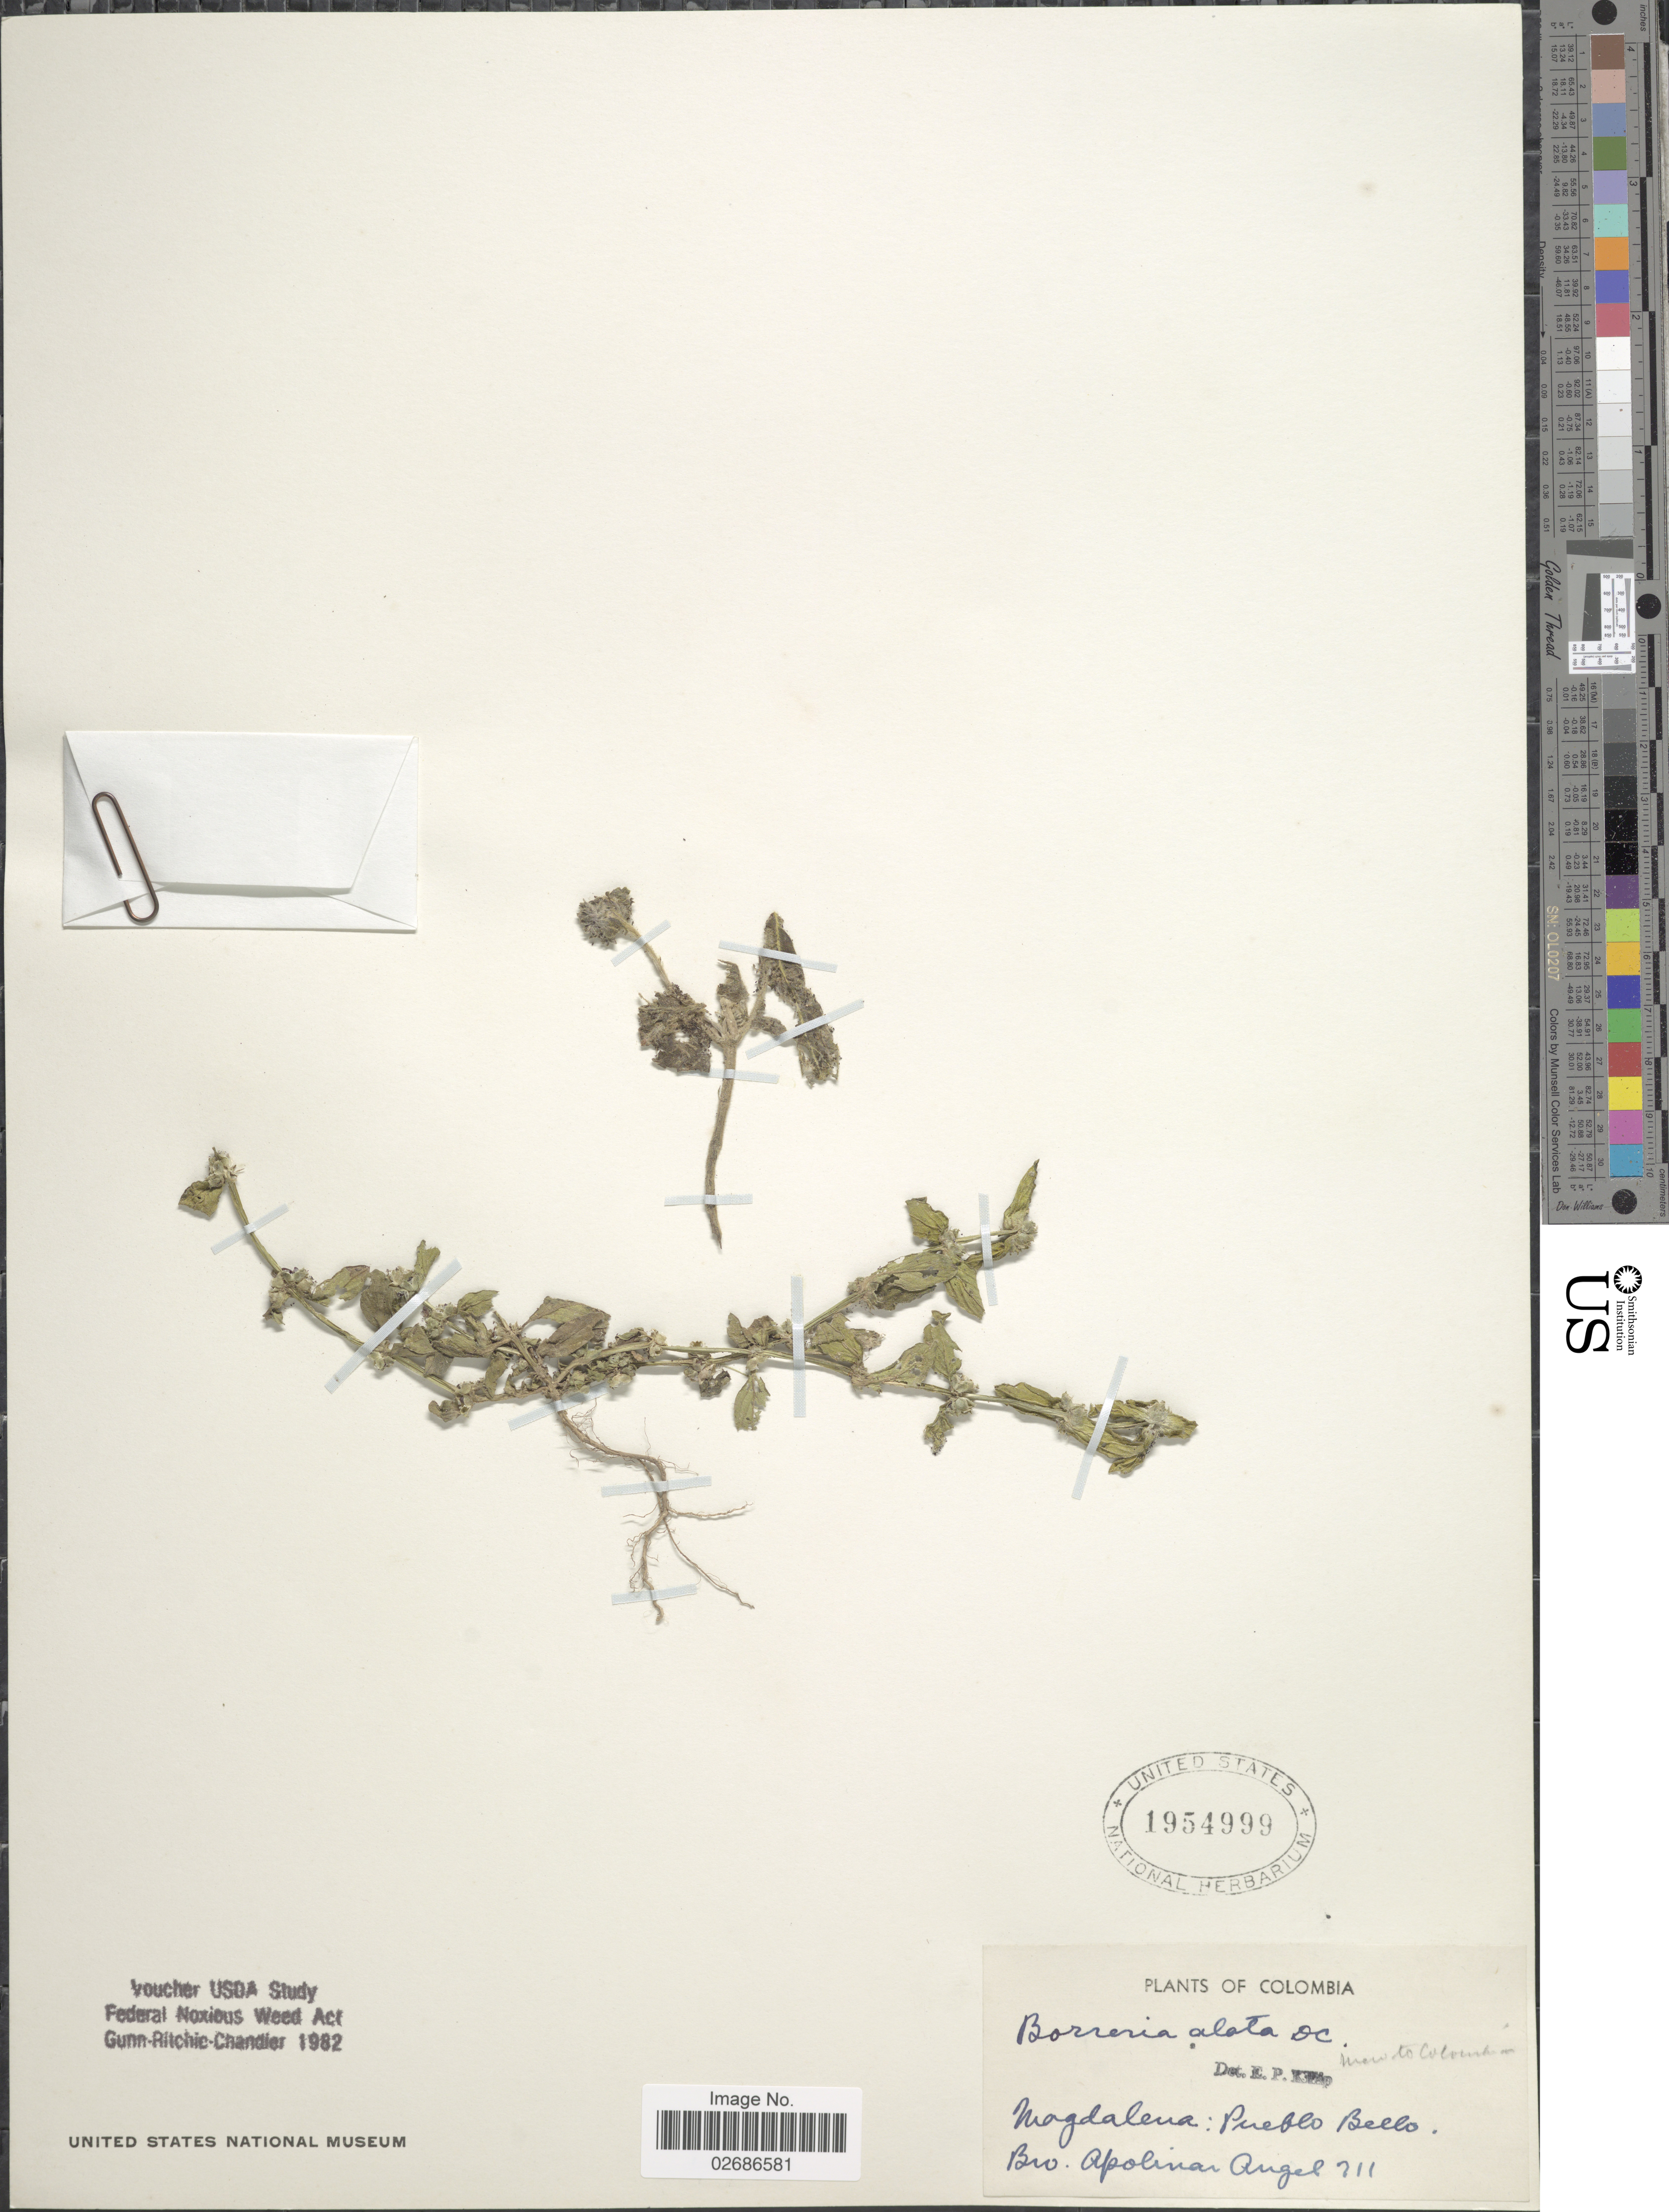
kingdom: Plantae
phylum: Tracheophyta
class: Magnoliopsida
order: Gentianales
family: Rubiaceae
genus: Borreria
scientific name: Borreria latifolia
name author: (Aubl.) K. Schum.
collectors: Bro. Apolinar A.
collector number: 711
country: Colombia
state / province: Magdalena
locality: Magdalena: Pueblo Bello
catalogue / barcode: US 1954999